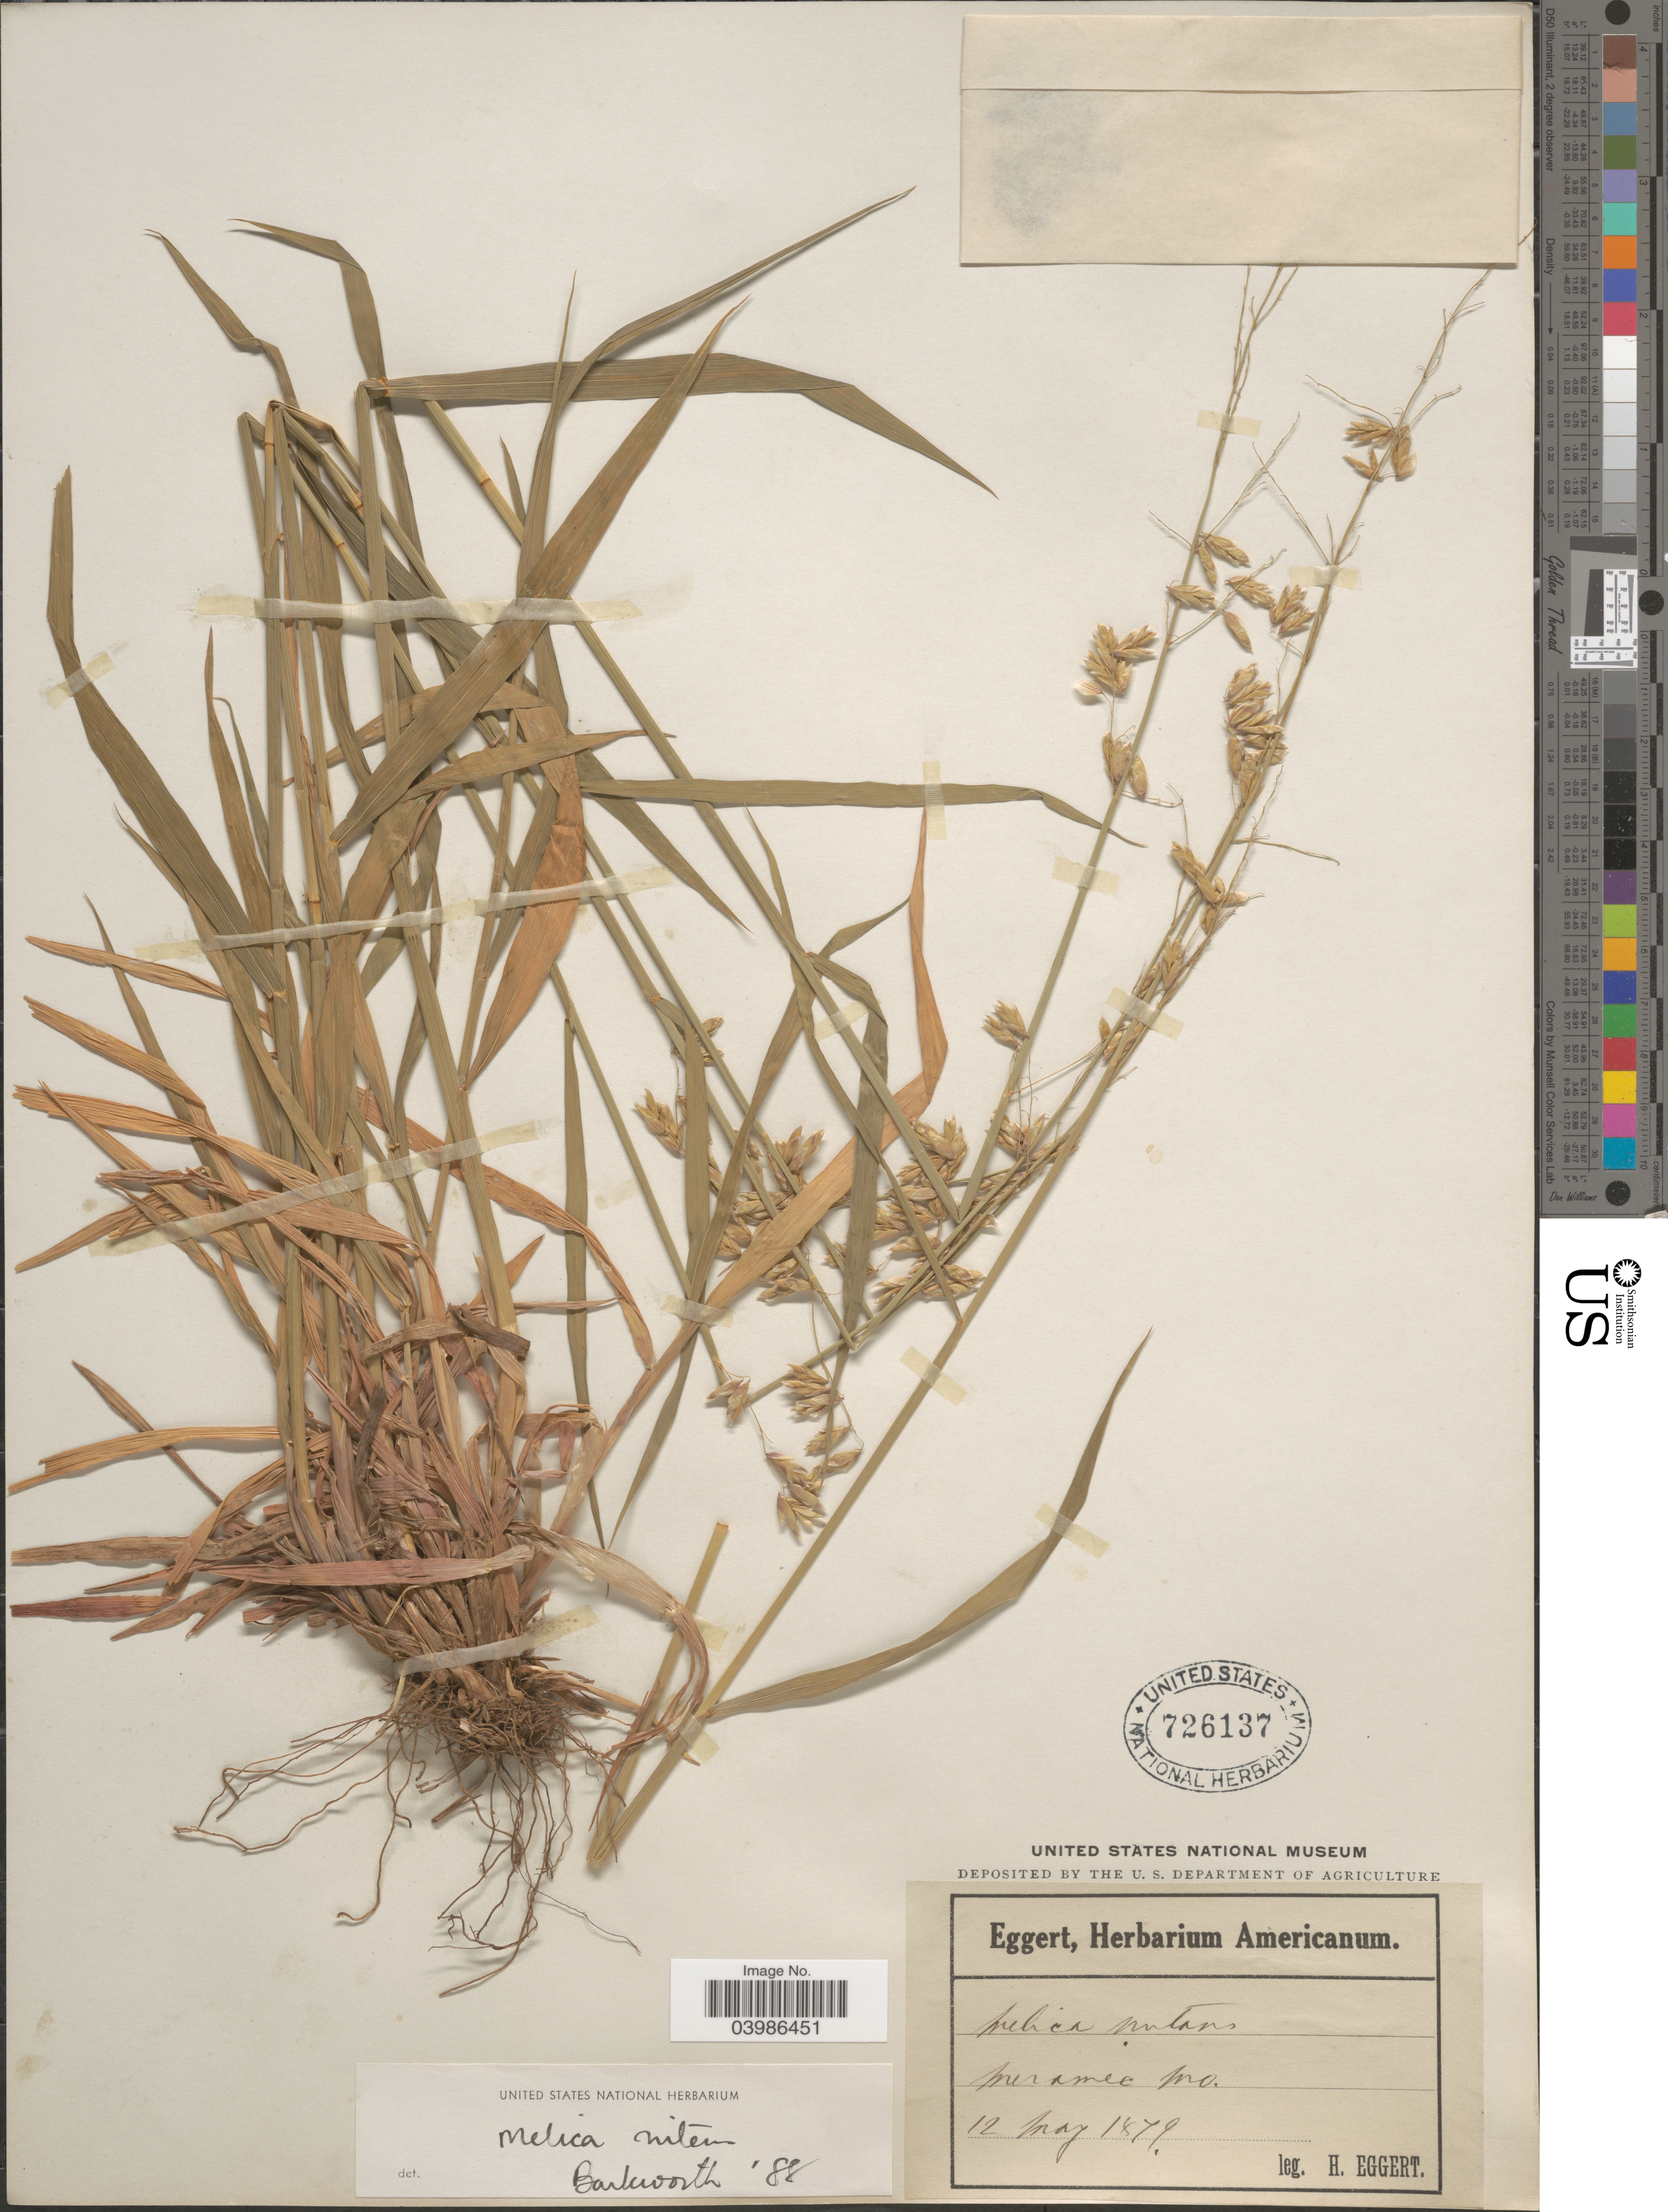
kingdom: Plantae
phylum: Tracheophyta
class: Liliopsida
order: Poales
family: Poaceae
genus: Melica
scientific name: Melica nitens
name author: (Scribn.) Nutt. ex Piper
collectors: H. Eggert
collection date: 1879-05-12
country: United States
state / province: Missouri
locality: Meramec.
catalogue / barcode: US 726137